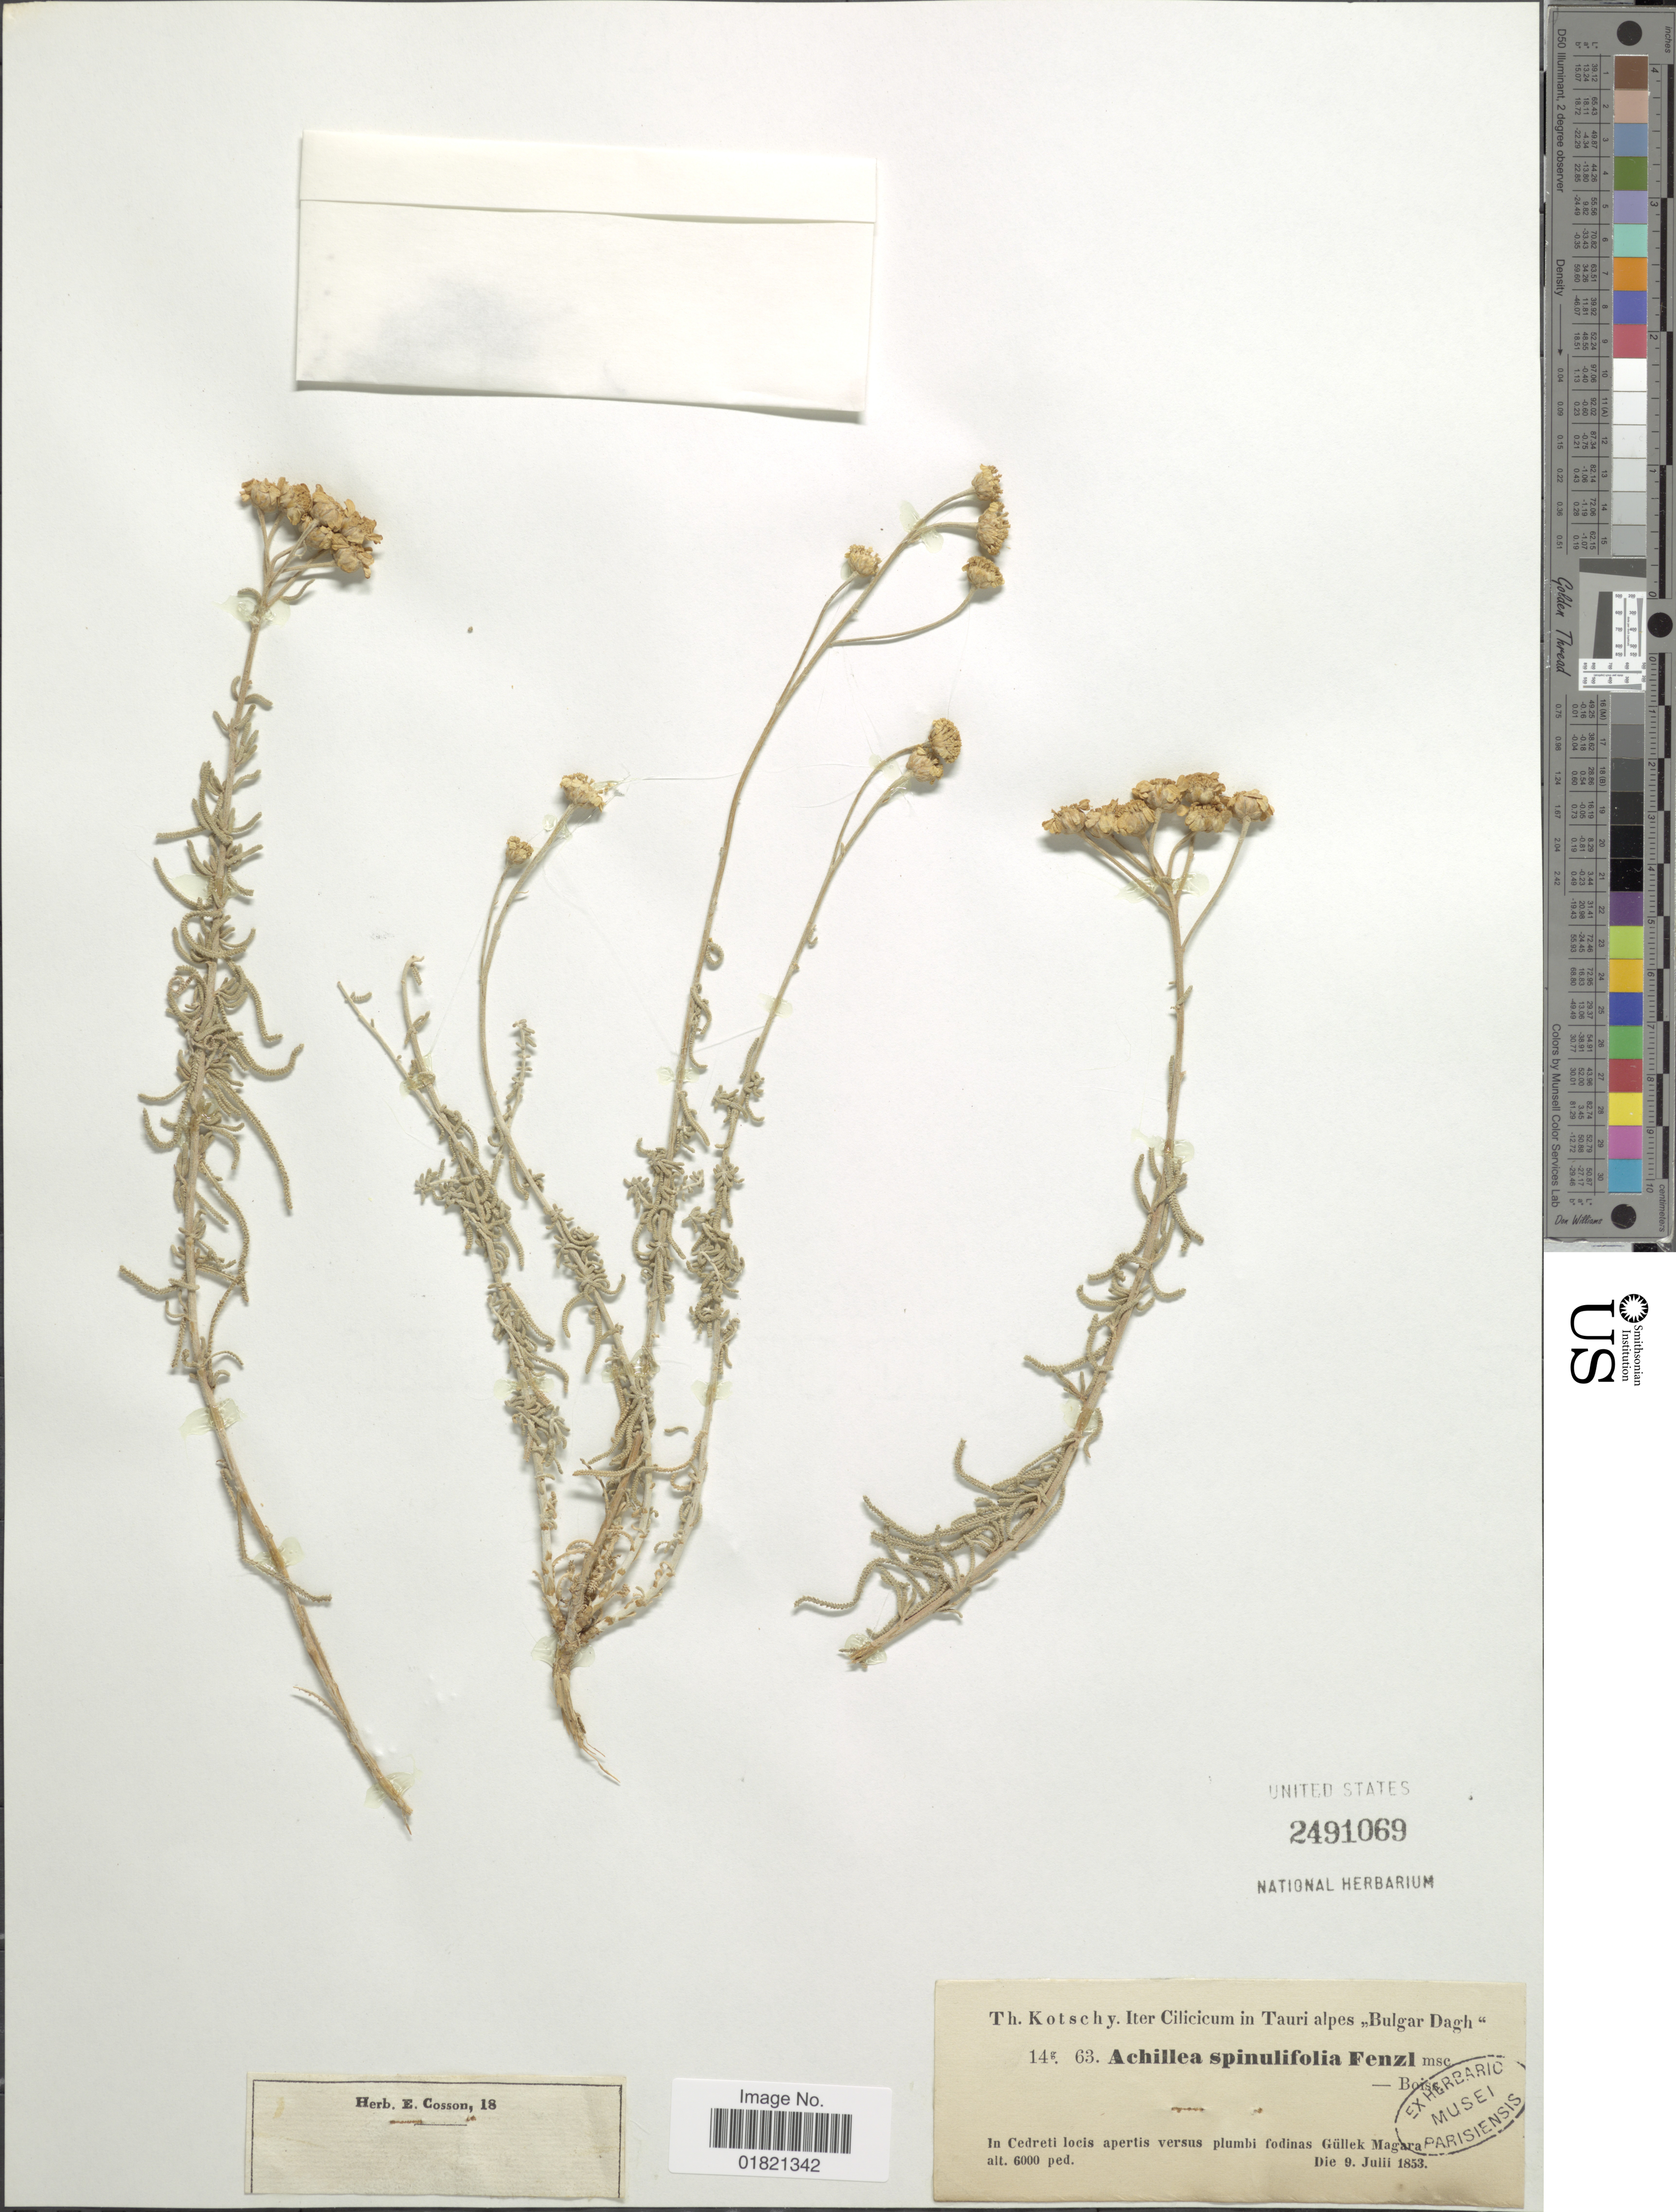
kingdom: Plantae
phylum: Tracheophyta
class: Magnoliopsida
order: Asterales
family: Asteraceae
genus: Achillea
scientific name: Achillea spinulifolia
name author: Fenzl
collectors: K. G. Kotschy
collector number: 14g.63*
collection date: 1853-07-09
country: Turkey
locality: Cilicicum in Tauri alpes "Bulgar Dagh". In Cedreti locis apertis versus plumbi fodinas Güllek Magara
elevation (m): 1829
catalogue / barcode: US 2491069